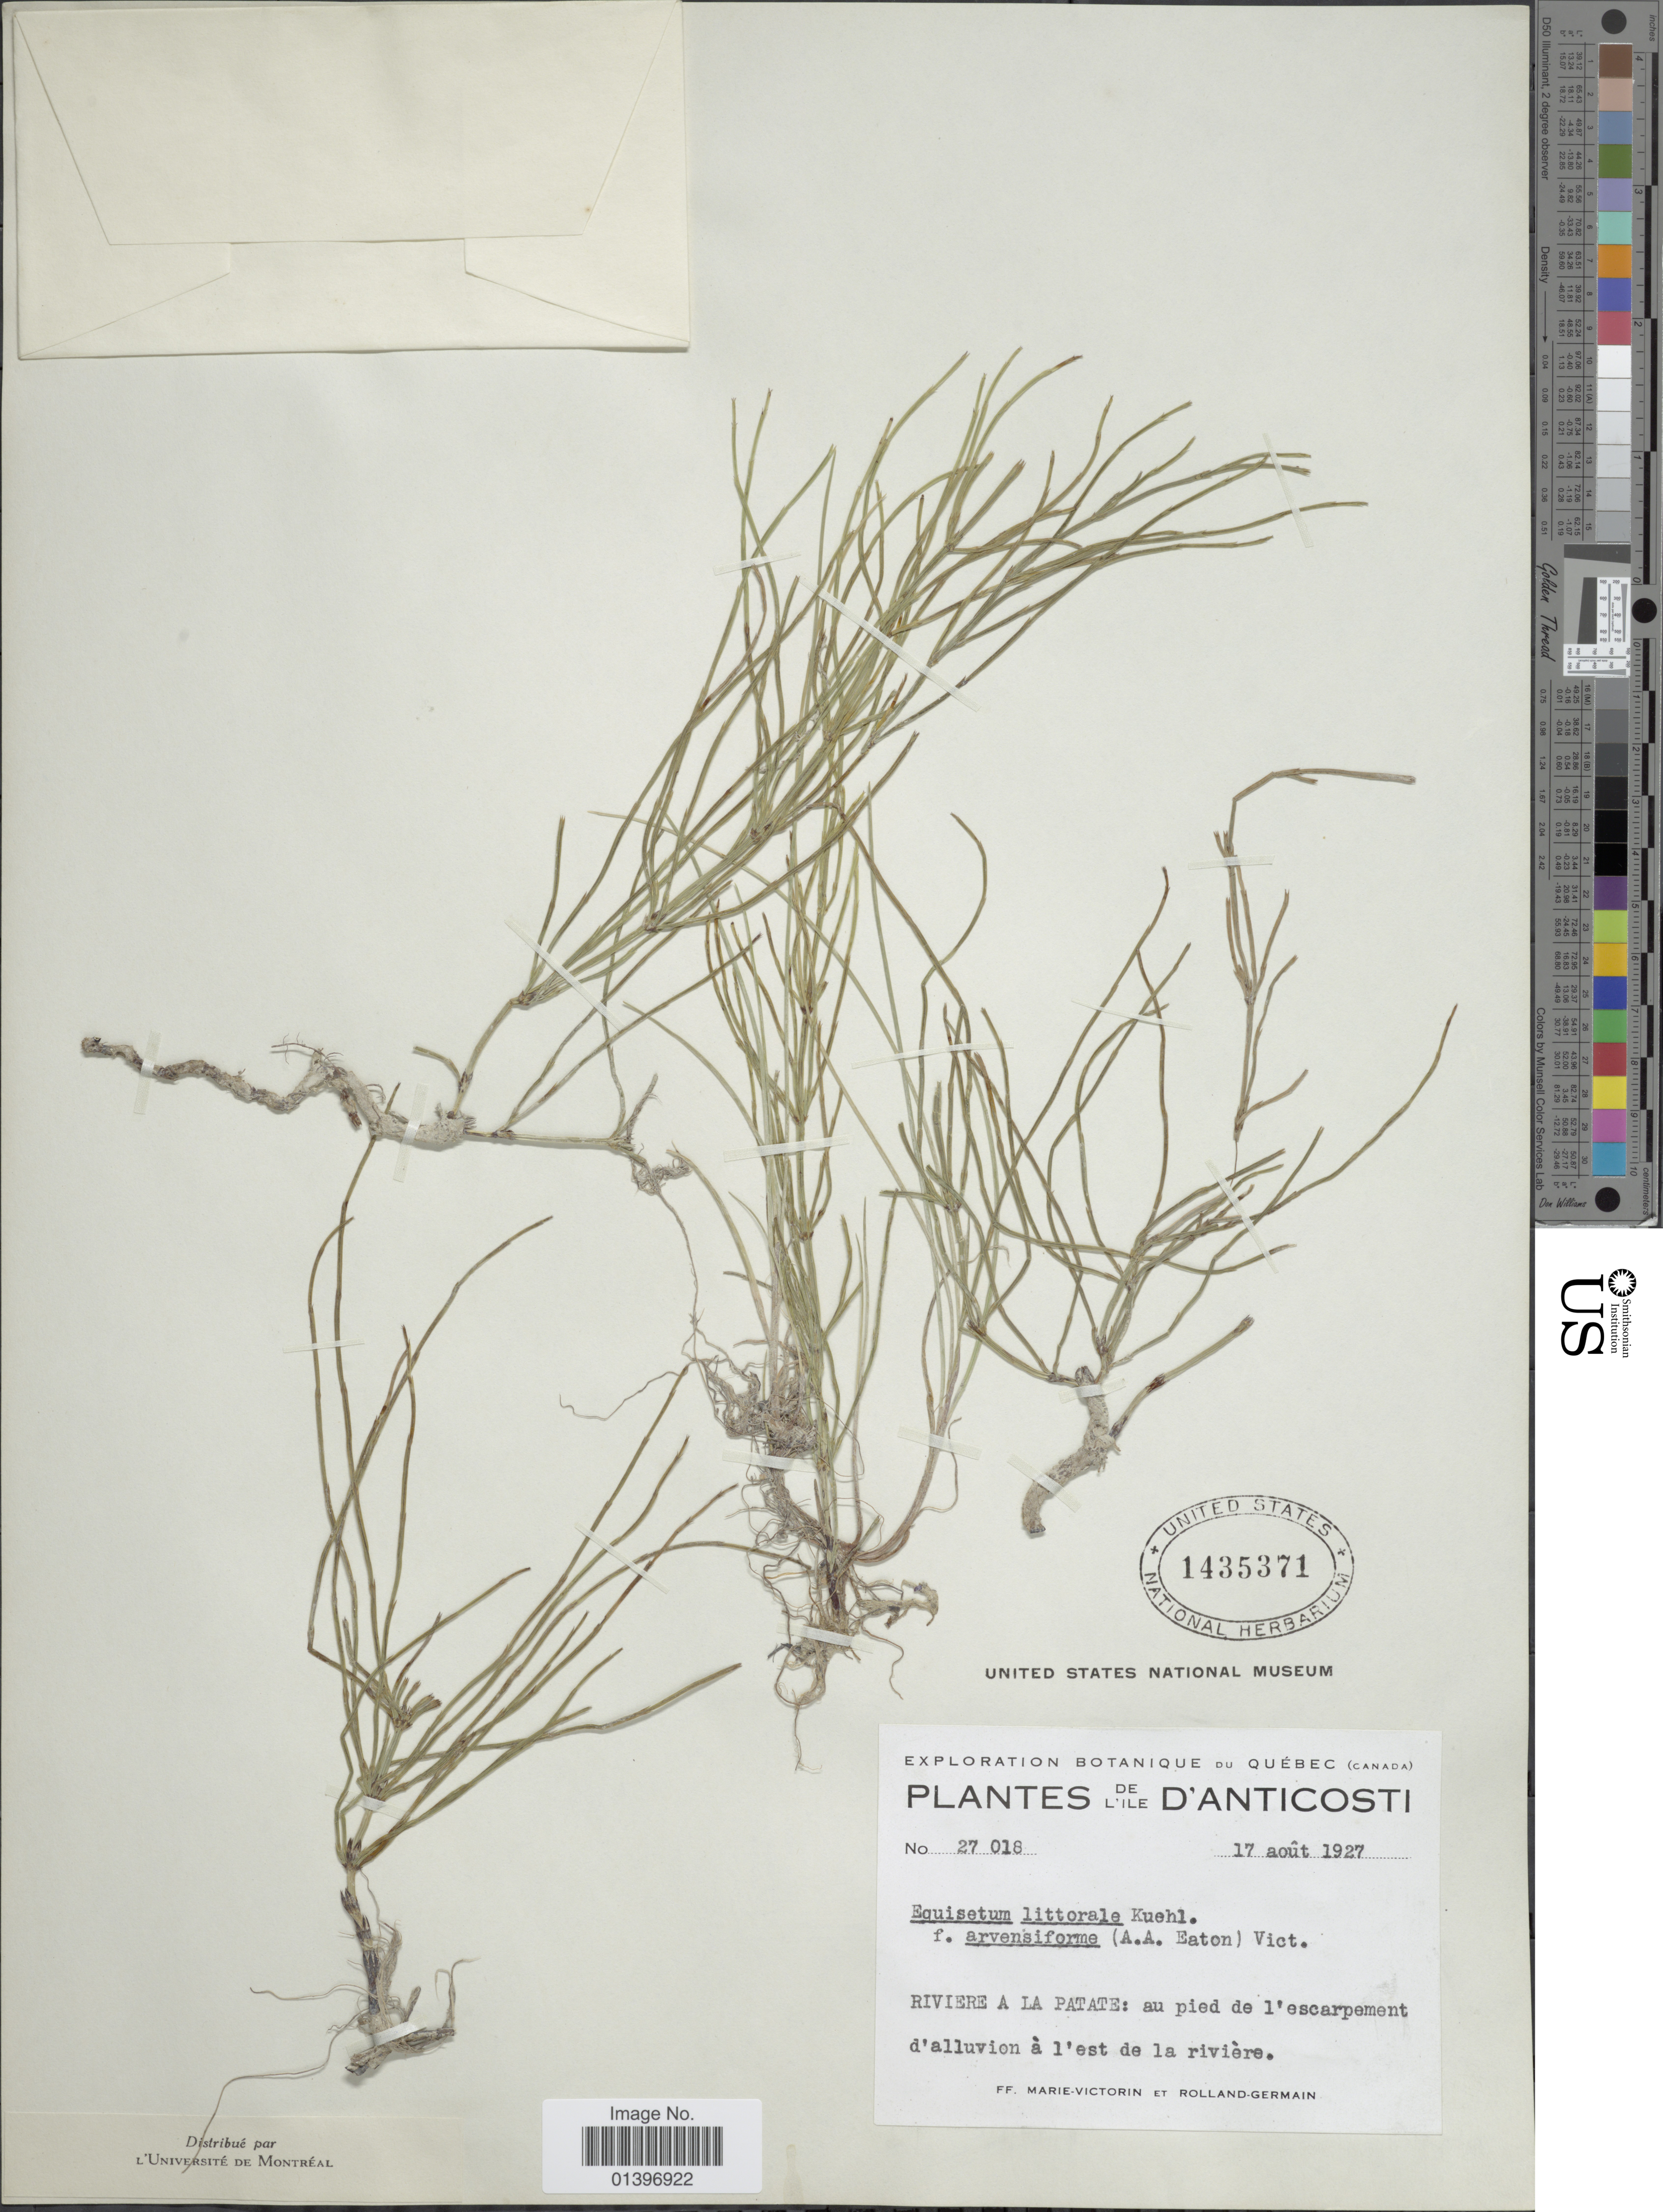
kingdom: Plantae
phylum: Tracheophyta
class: Polypodiopsida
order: Equisetales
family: Equisetaceae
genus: Equisetum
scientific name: Equisetum x litorale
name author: Kuhlw.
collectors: Fr. Marie-Victorin & Rolland-Germain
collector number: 27018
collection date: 1927-08-17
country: Canada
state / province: Quebec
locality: De l'ile D'Anticosti, Riviere a la Patate: au pied de l'escarpment d'alluvion a l'est de la riviere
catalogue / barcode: US 1435371